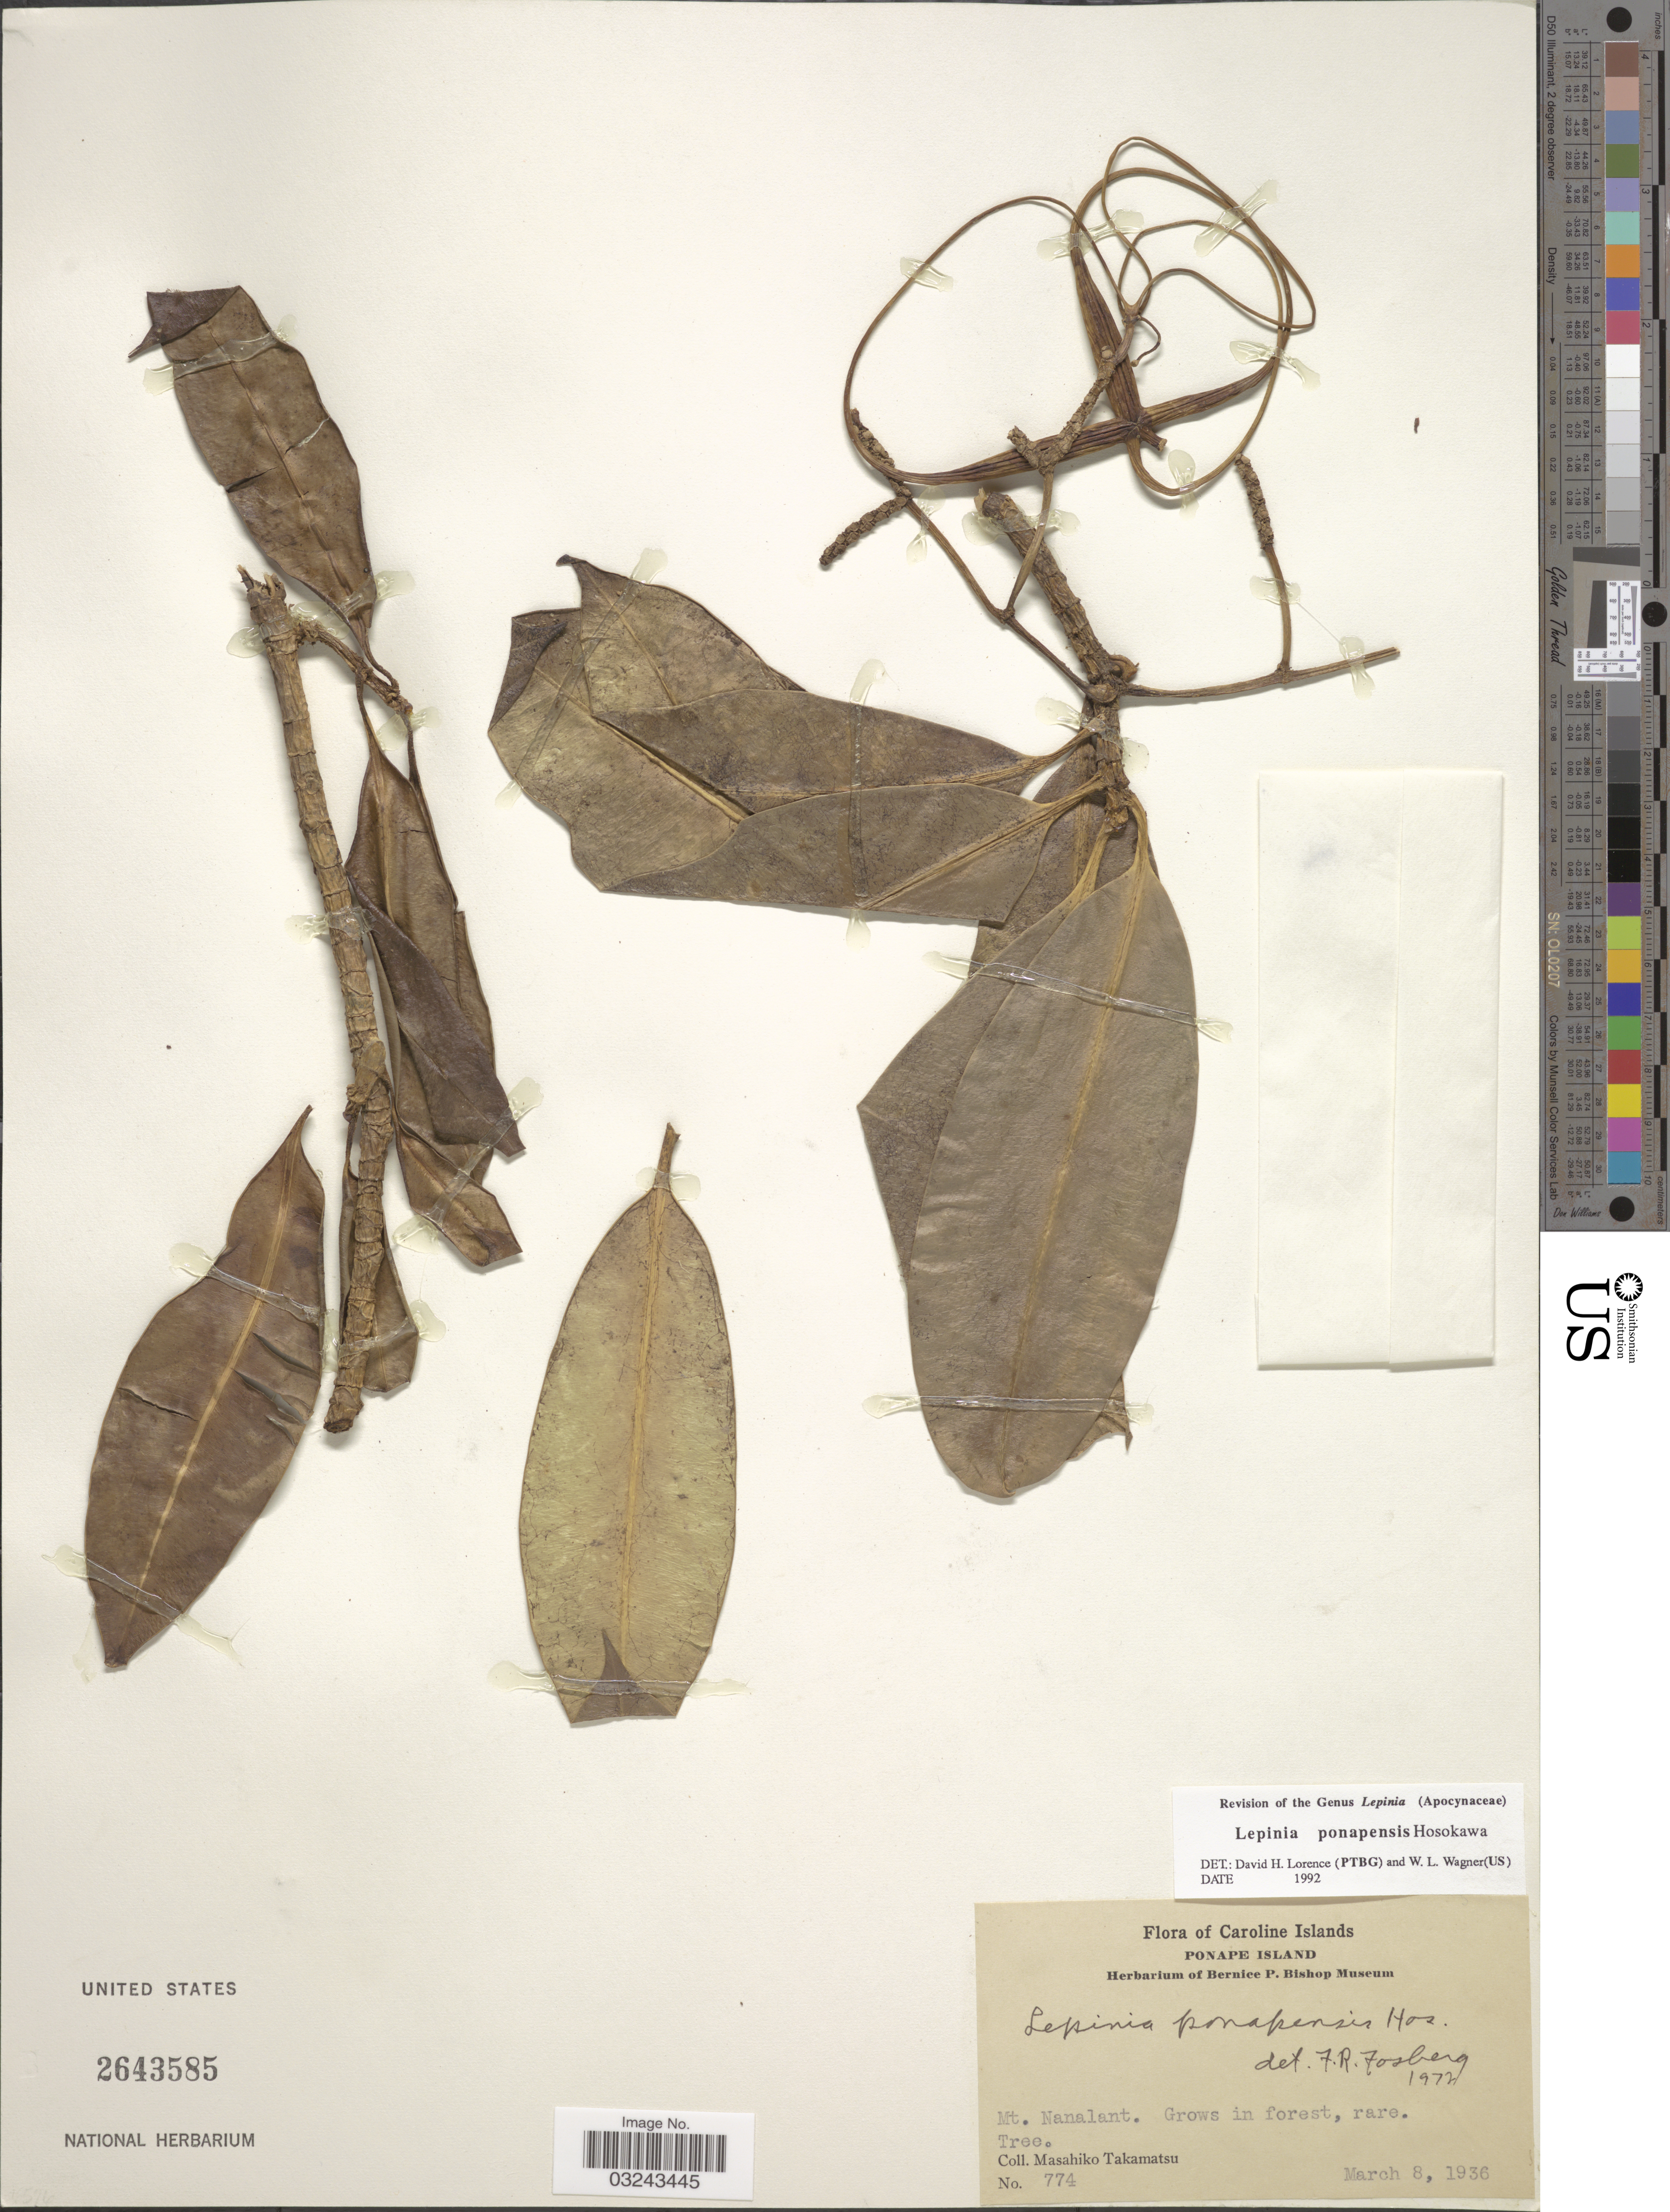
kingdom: Plantae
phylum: Tracheophyta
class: Magnoliopsida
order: Gentianales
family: Apocynaceae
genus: Lepinia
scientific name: Lepinia ponapensis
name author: Hosok.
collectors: M. Takamatsu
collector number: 774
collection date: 1936-03-08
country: Micronesia, Federated States of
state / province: Pohnpei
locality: Caroline Islands, Ponape Island, Mt. Nanalant.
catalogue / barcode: US 2643585